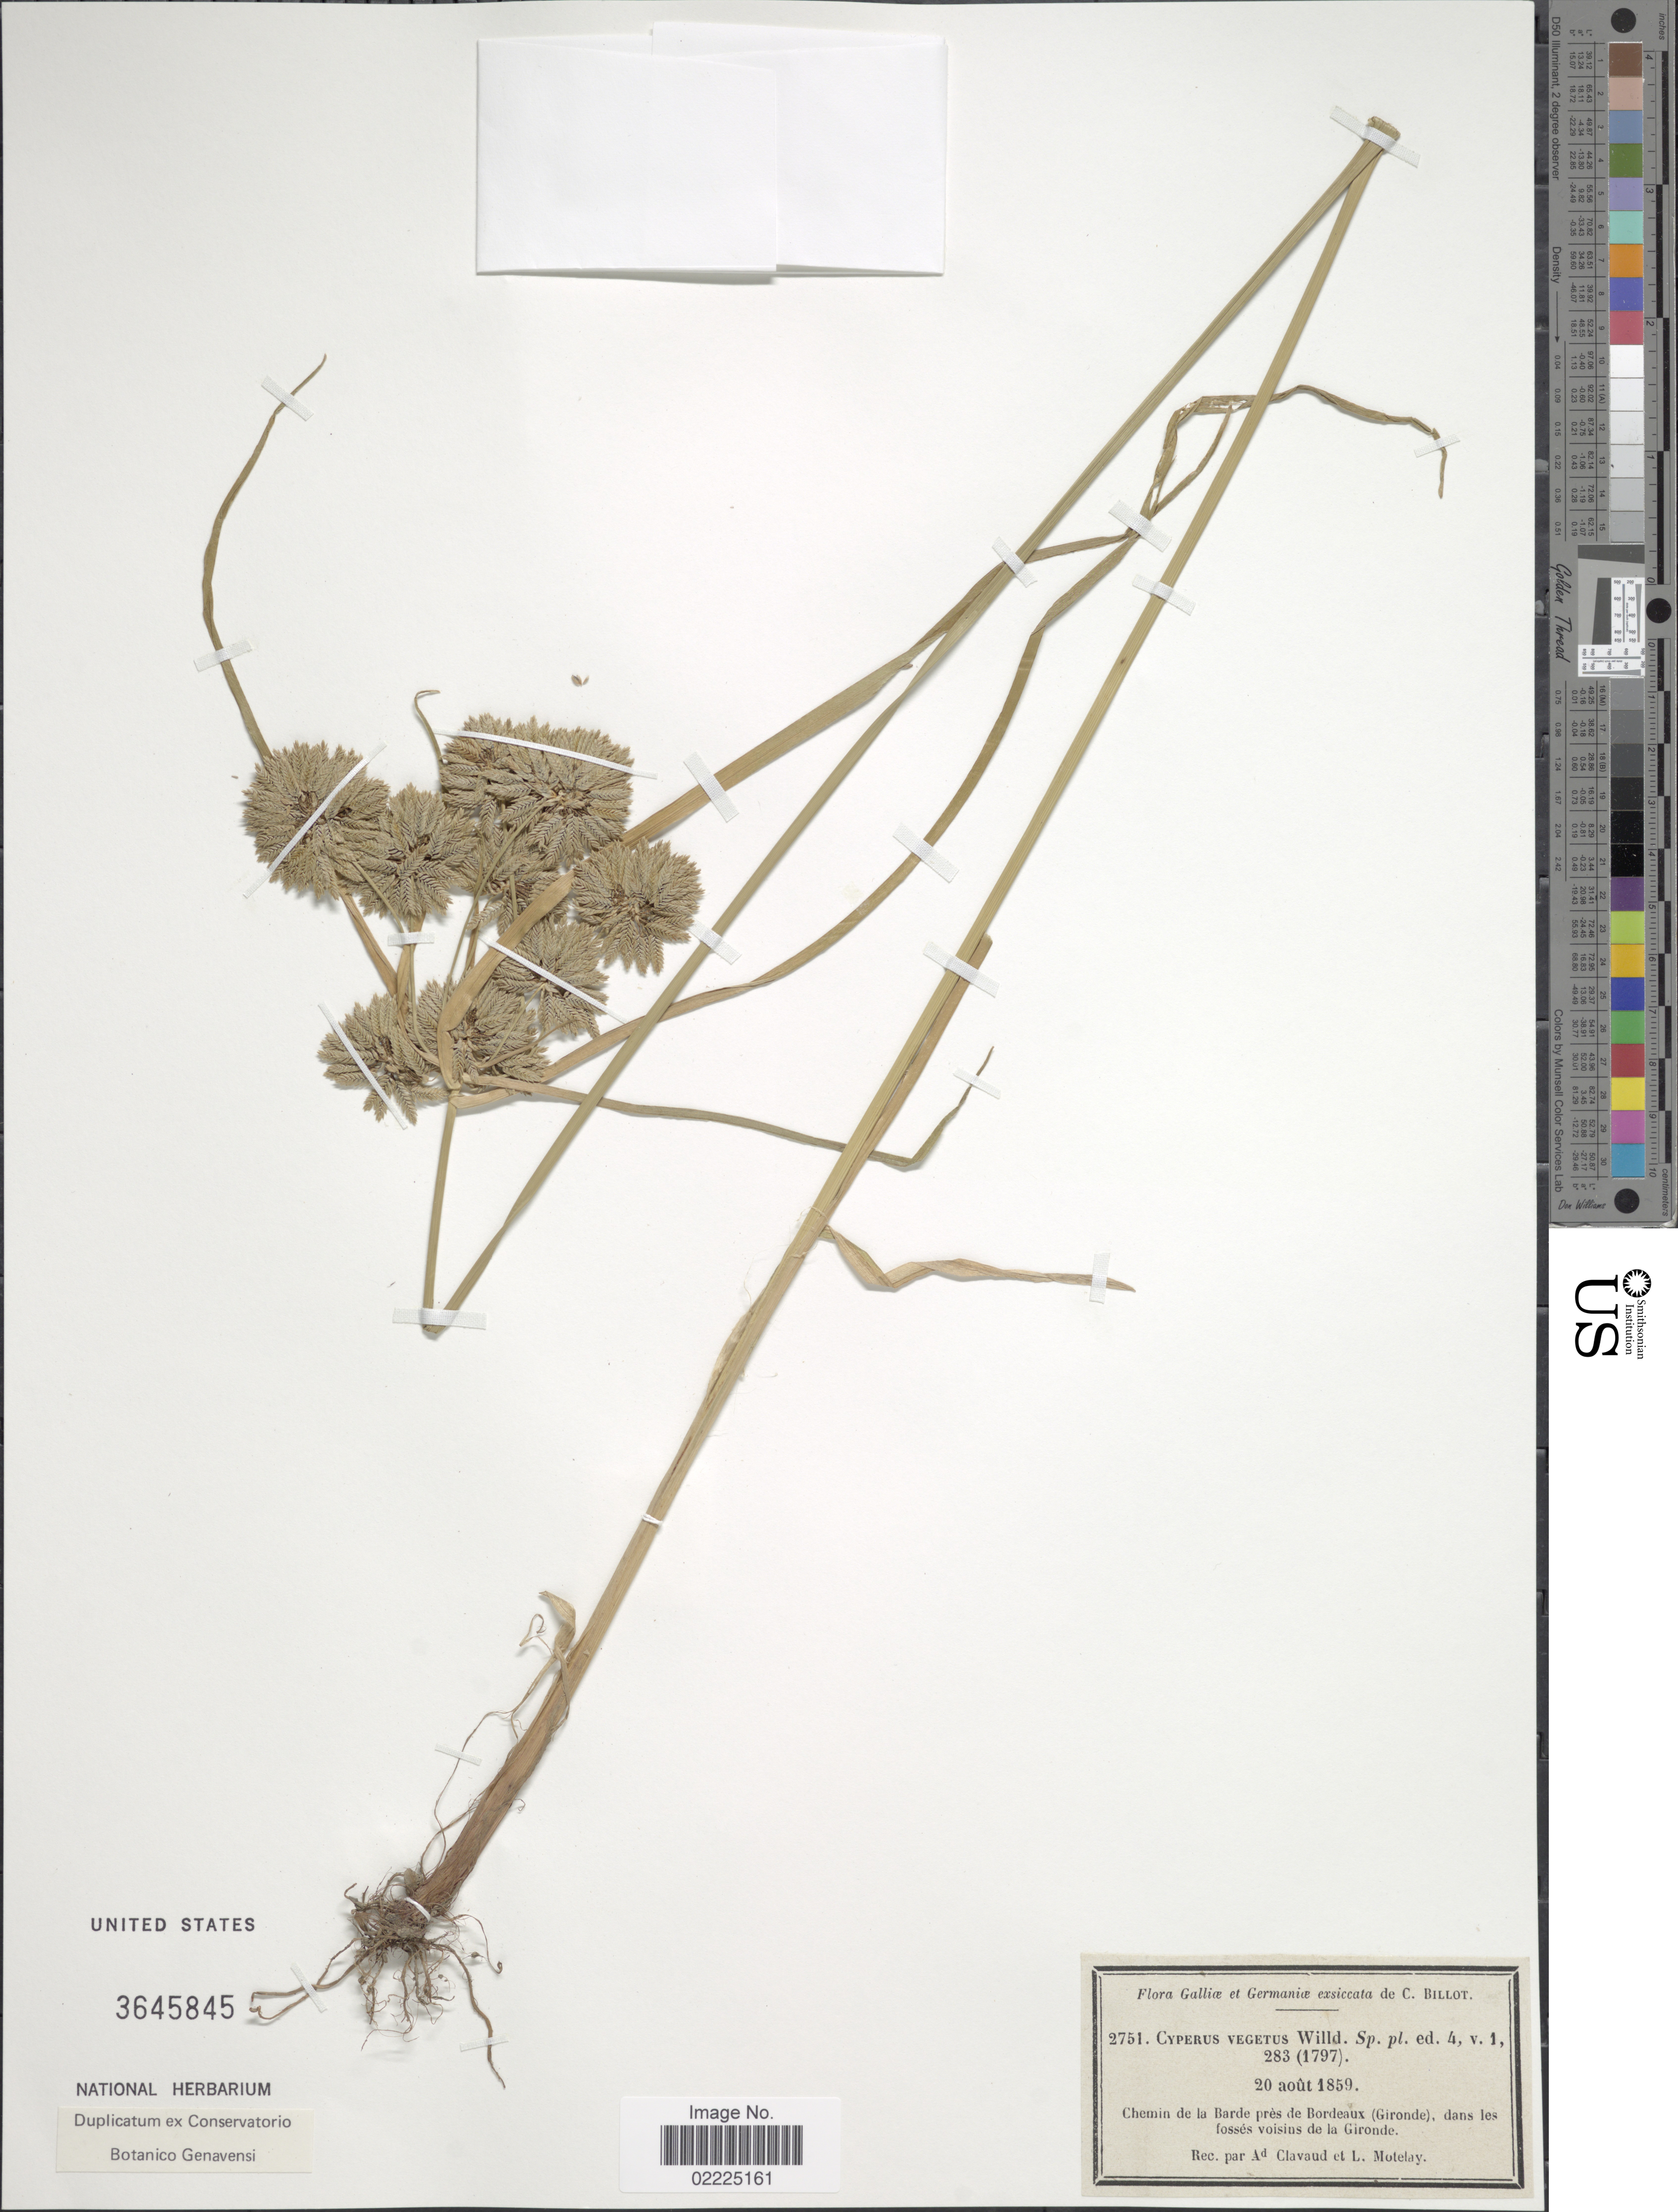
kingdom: Plantae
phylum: Tracheophyta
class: Liliopsida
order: Poales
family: Cyperaceae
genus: Cyperus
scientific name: Cyperus eragrostis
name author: Lam.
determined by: Strong, Mark T., (BOT), Smithsonian Institution - National Museum of Natural History (UNITED STATES)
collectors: C. Billot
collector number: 2751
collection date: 1859-08-20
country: France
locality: Galliae et Germaniae, Chemin de la Barde pres de Bordeaux (Gironde), dans les fosses voisins de la Gironde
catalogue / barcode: US 3645845